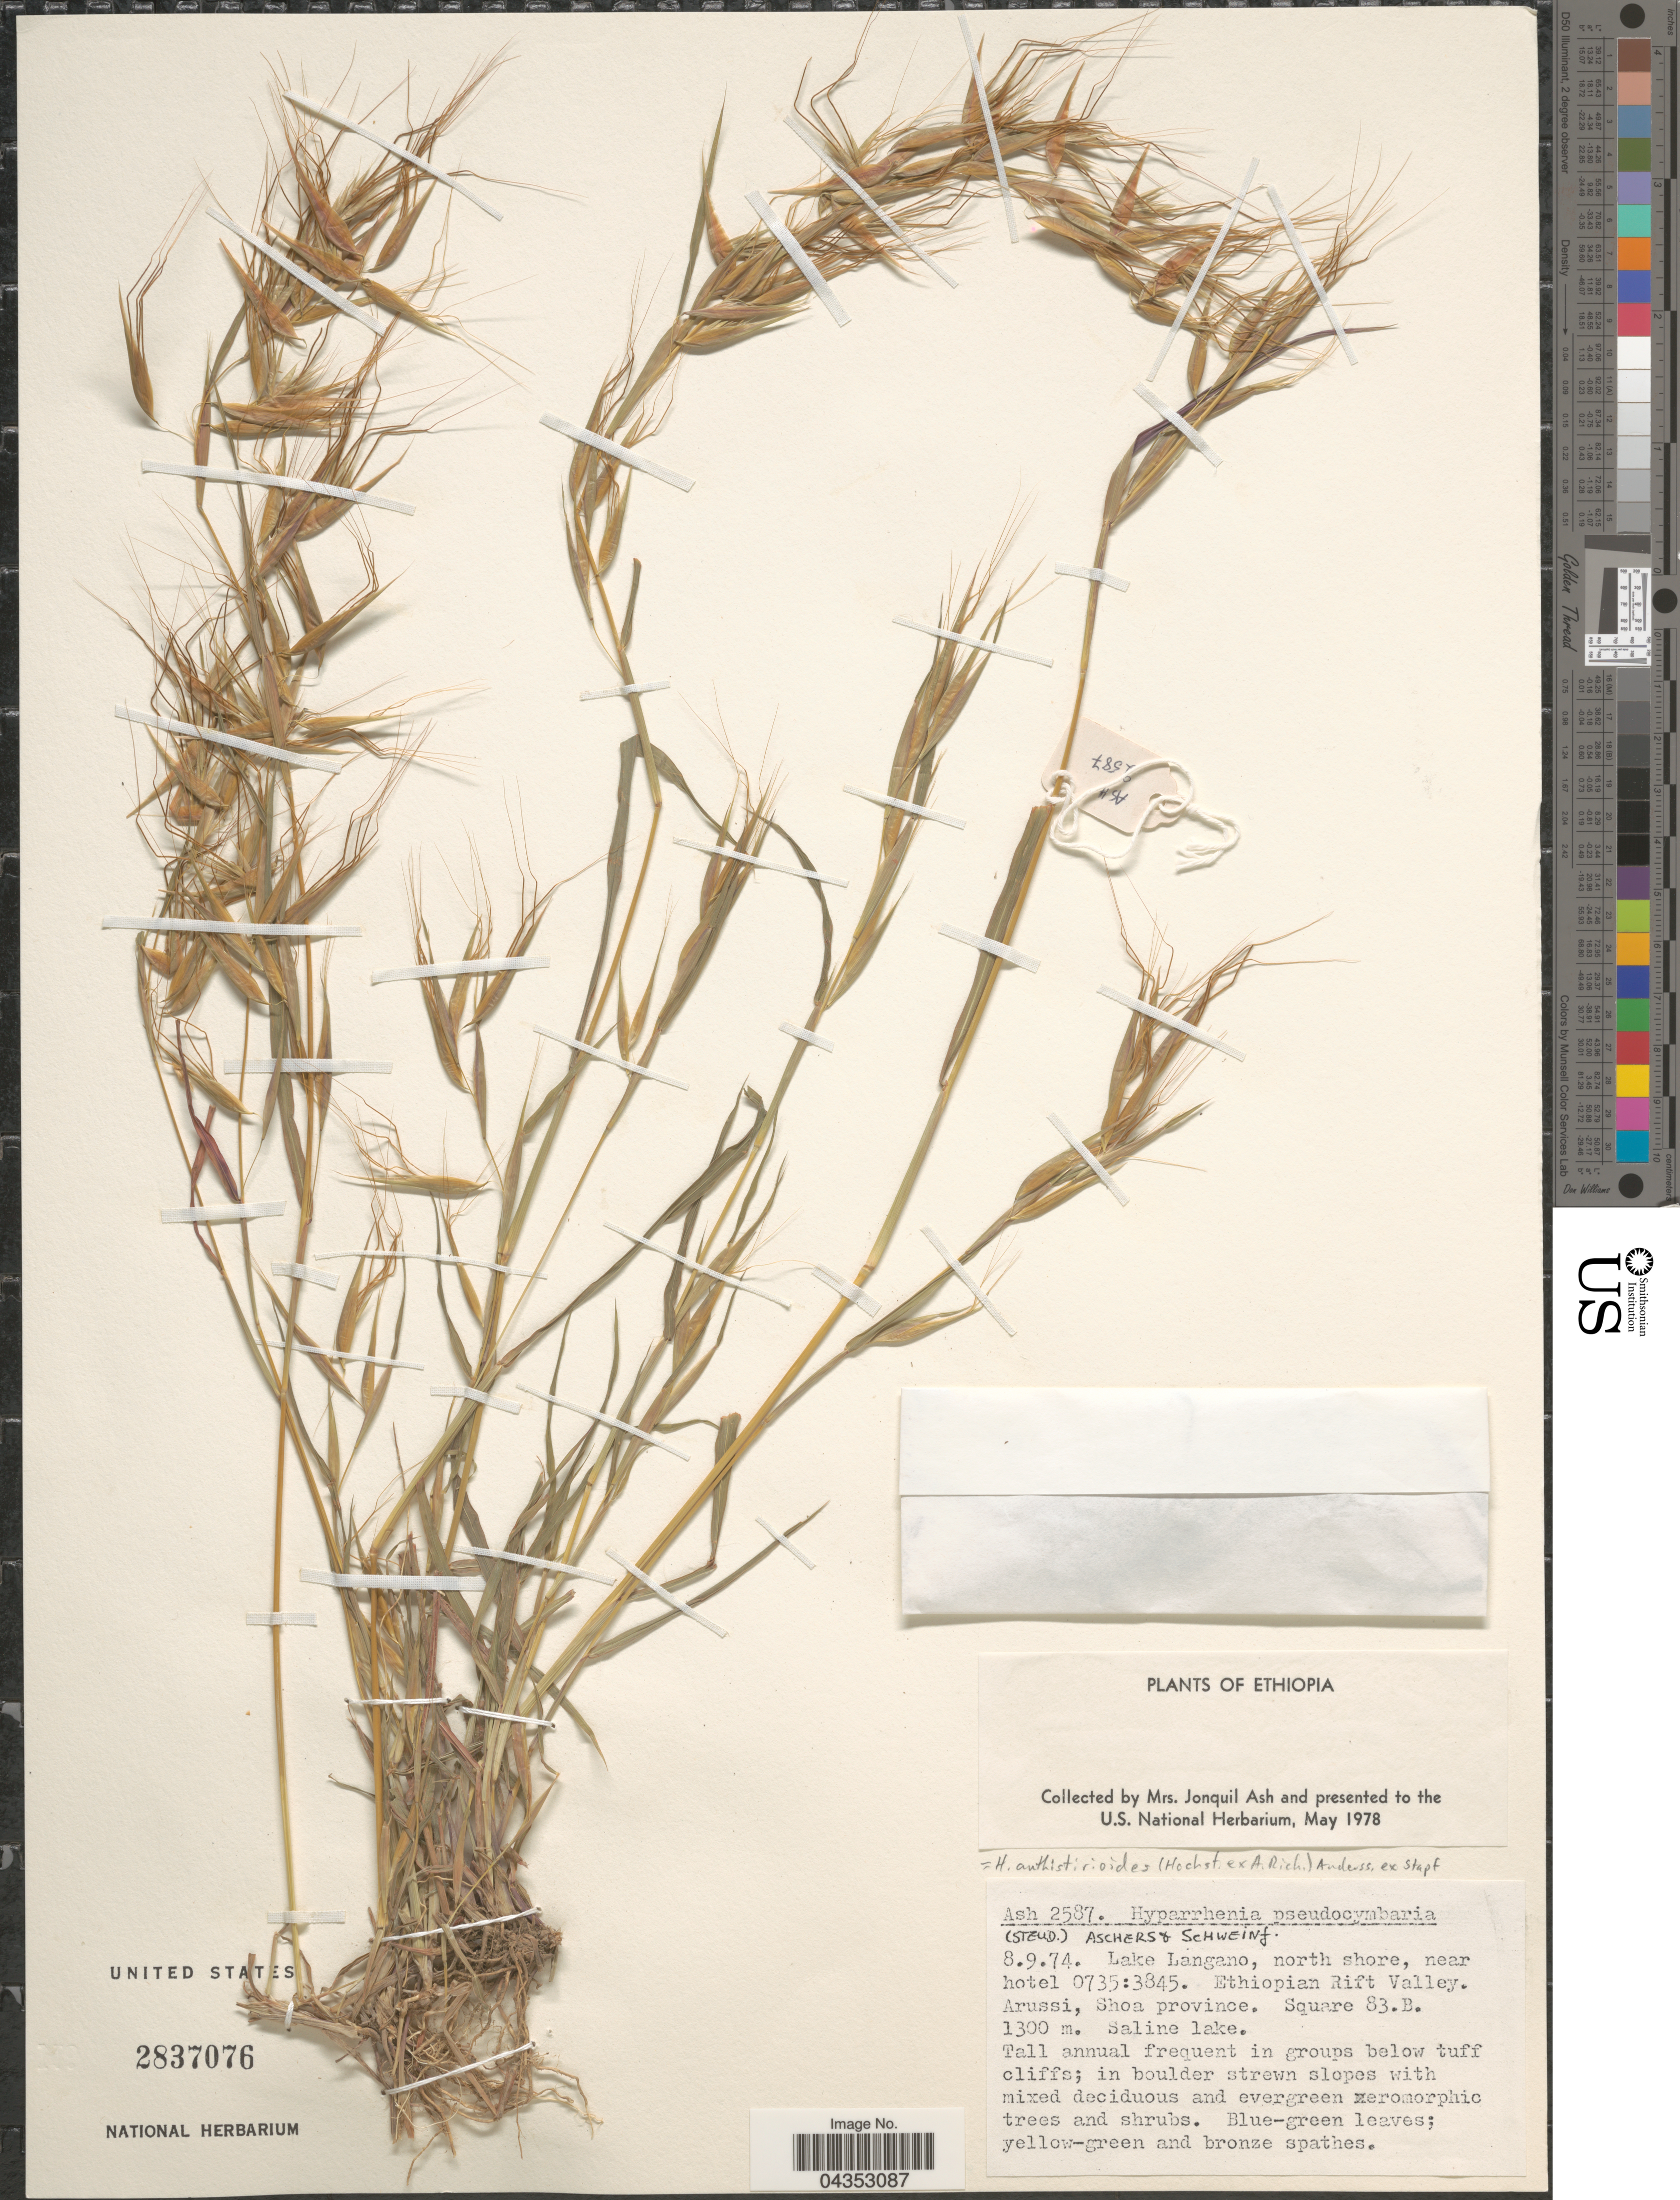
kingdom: Plantae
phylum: Tracheophyta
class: Liliopsida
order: Poales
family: Poaceae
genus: Hyparrhenia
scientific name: Hyparrhenia anthistirioides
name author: (Hochst. ex A. Rich.) Andersson ex Stapf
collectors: J. Ash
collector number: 2587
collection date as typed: Transcribed d/m/y: 8/9/74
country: Ethiopia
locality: Lake Langano, north shore, near hotel 0735:3845. Ethiopian Rift Valley. Arussi, Shoa province. Square 83.B.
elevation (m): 1300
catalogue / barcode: US 2837076